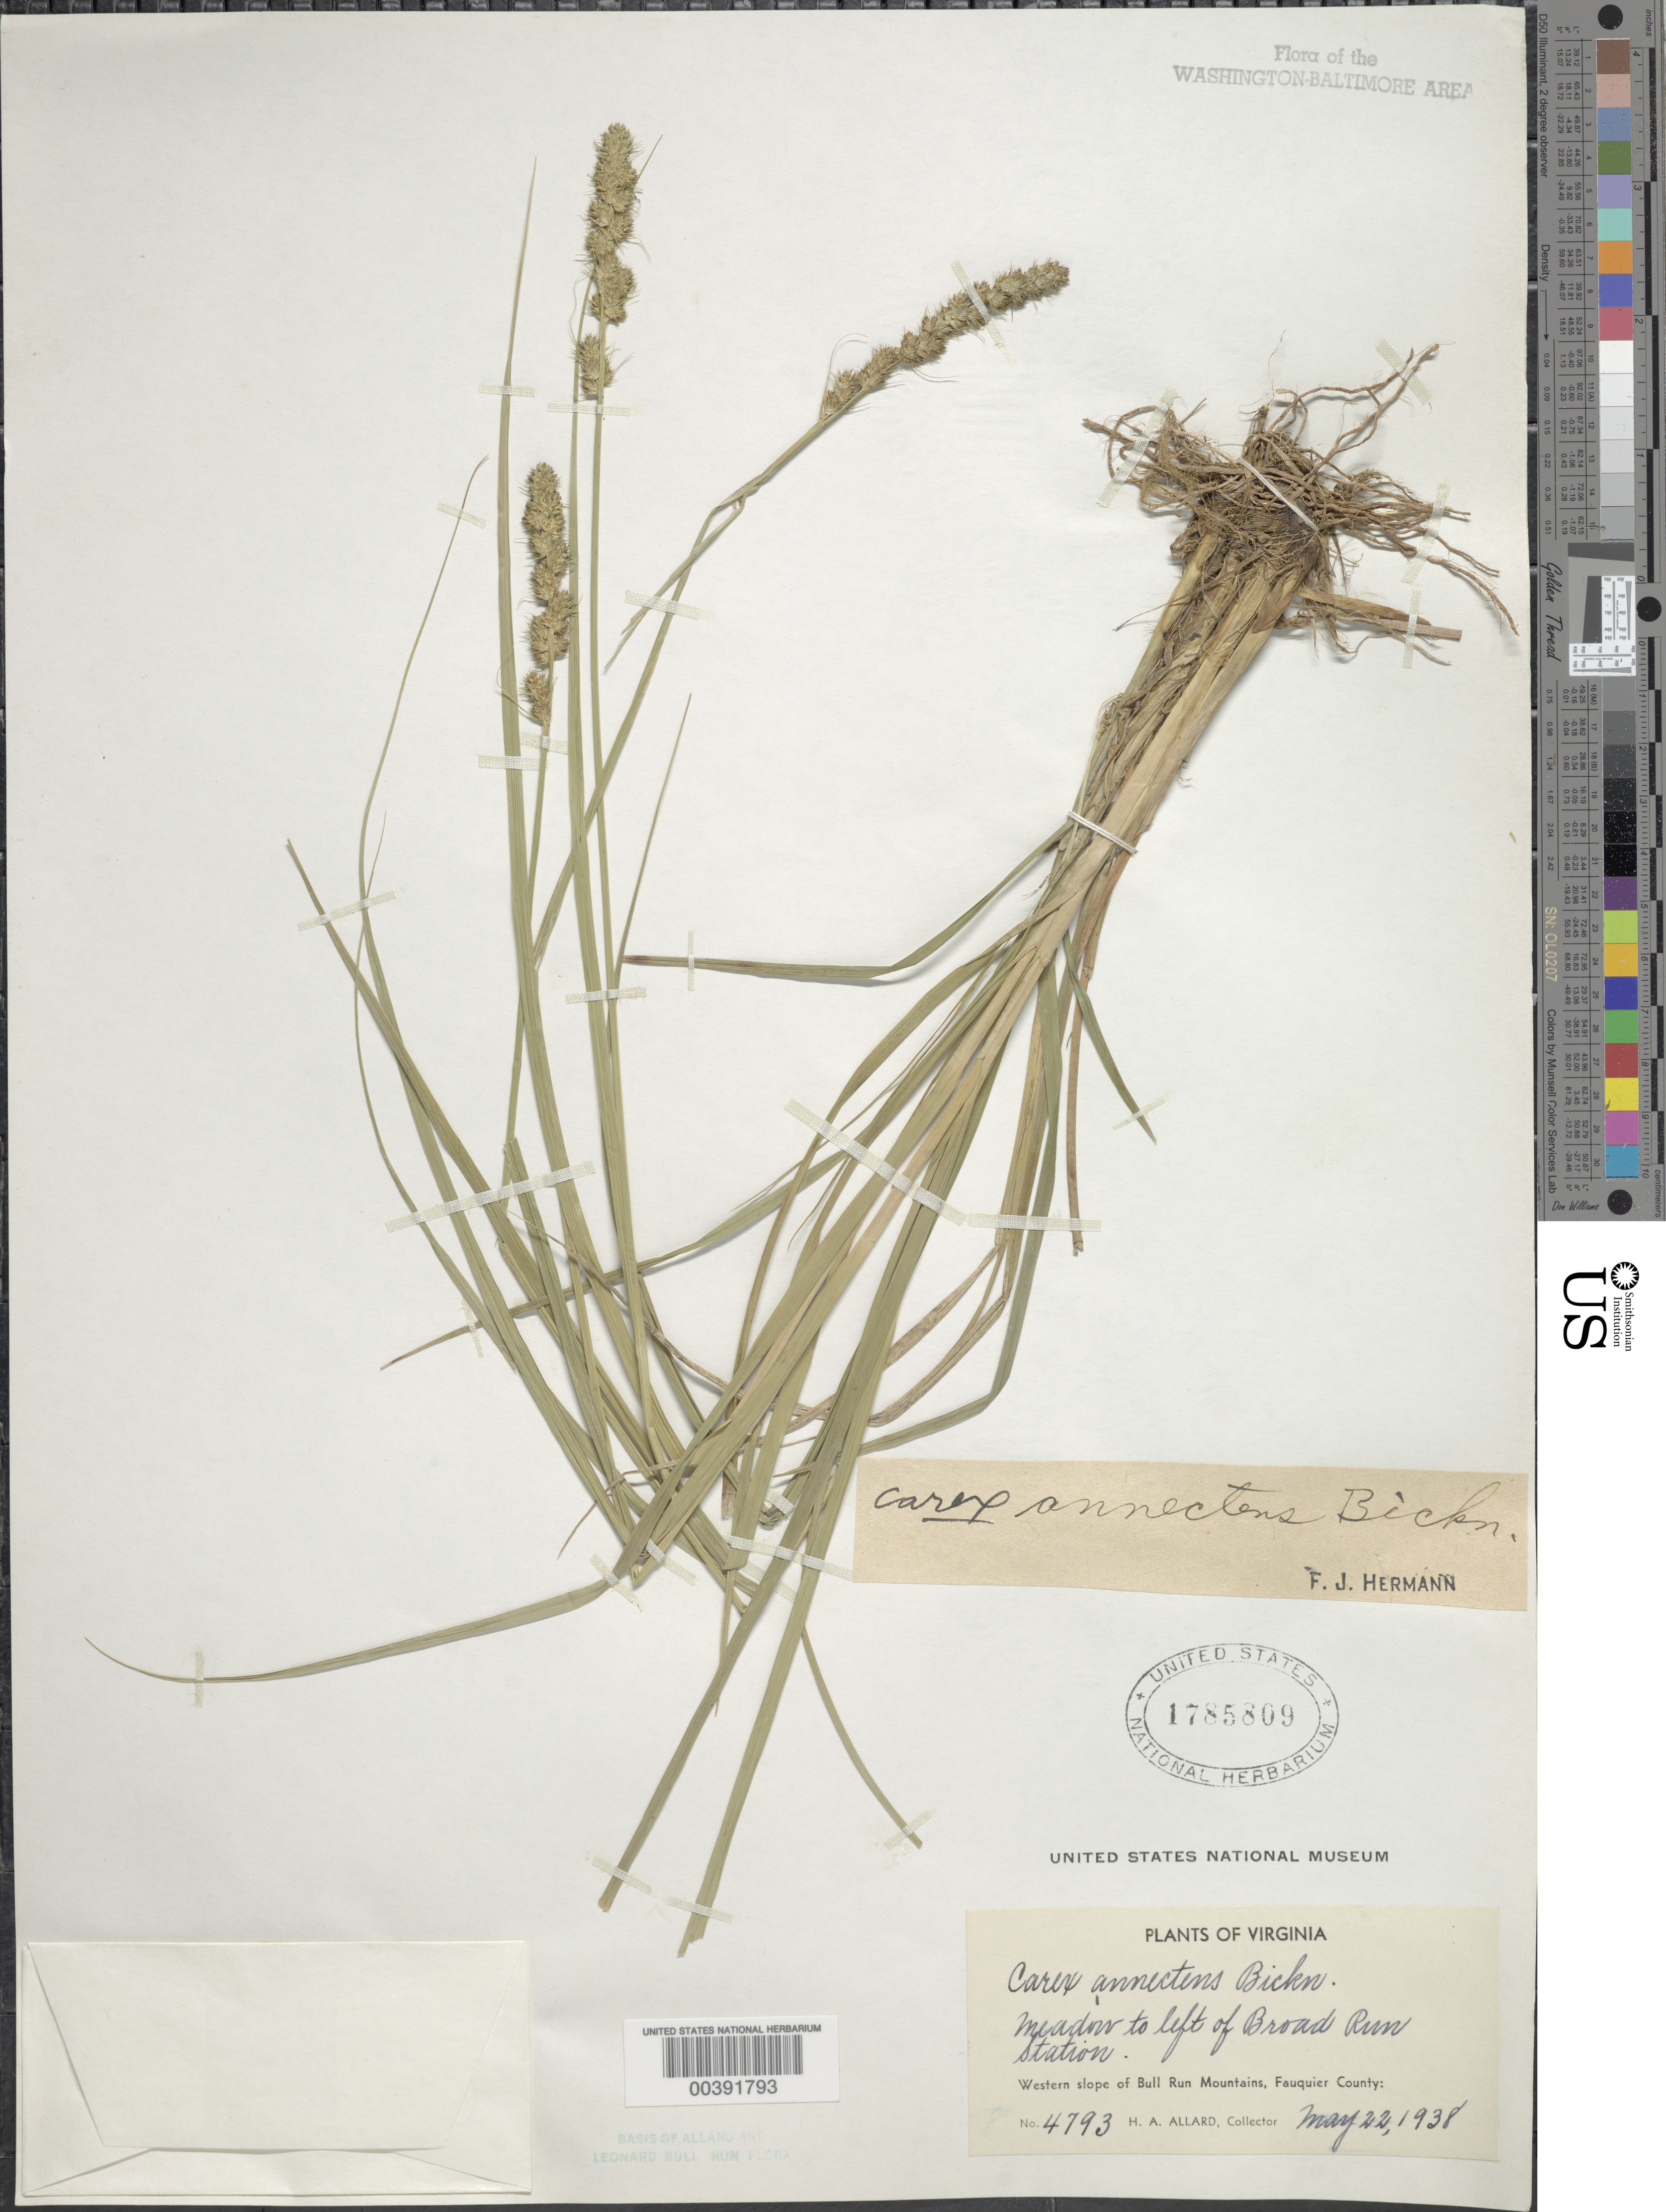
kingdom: Plantae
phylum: Tracheophyta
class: Liliopsida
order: Poales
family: Cyperaceae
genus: Carex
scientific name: Carex annectens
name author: (E.P. Bicknell) E.P. Bicknell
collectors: H. A. Allard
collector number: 4793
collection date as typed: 22 May 1938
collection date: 1938-05-22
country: United States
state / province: Virginia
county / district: Fauquier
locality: Broad Run Station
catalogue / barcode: US 1785809